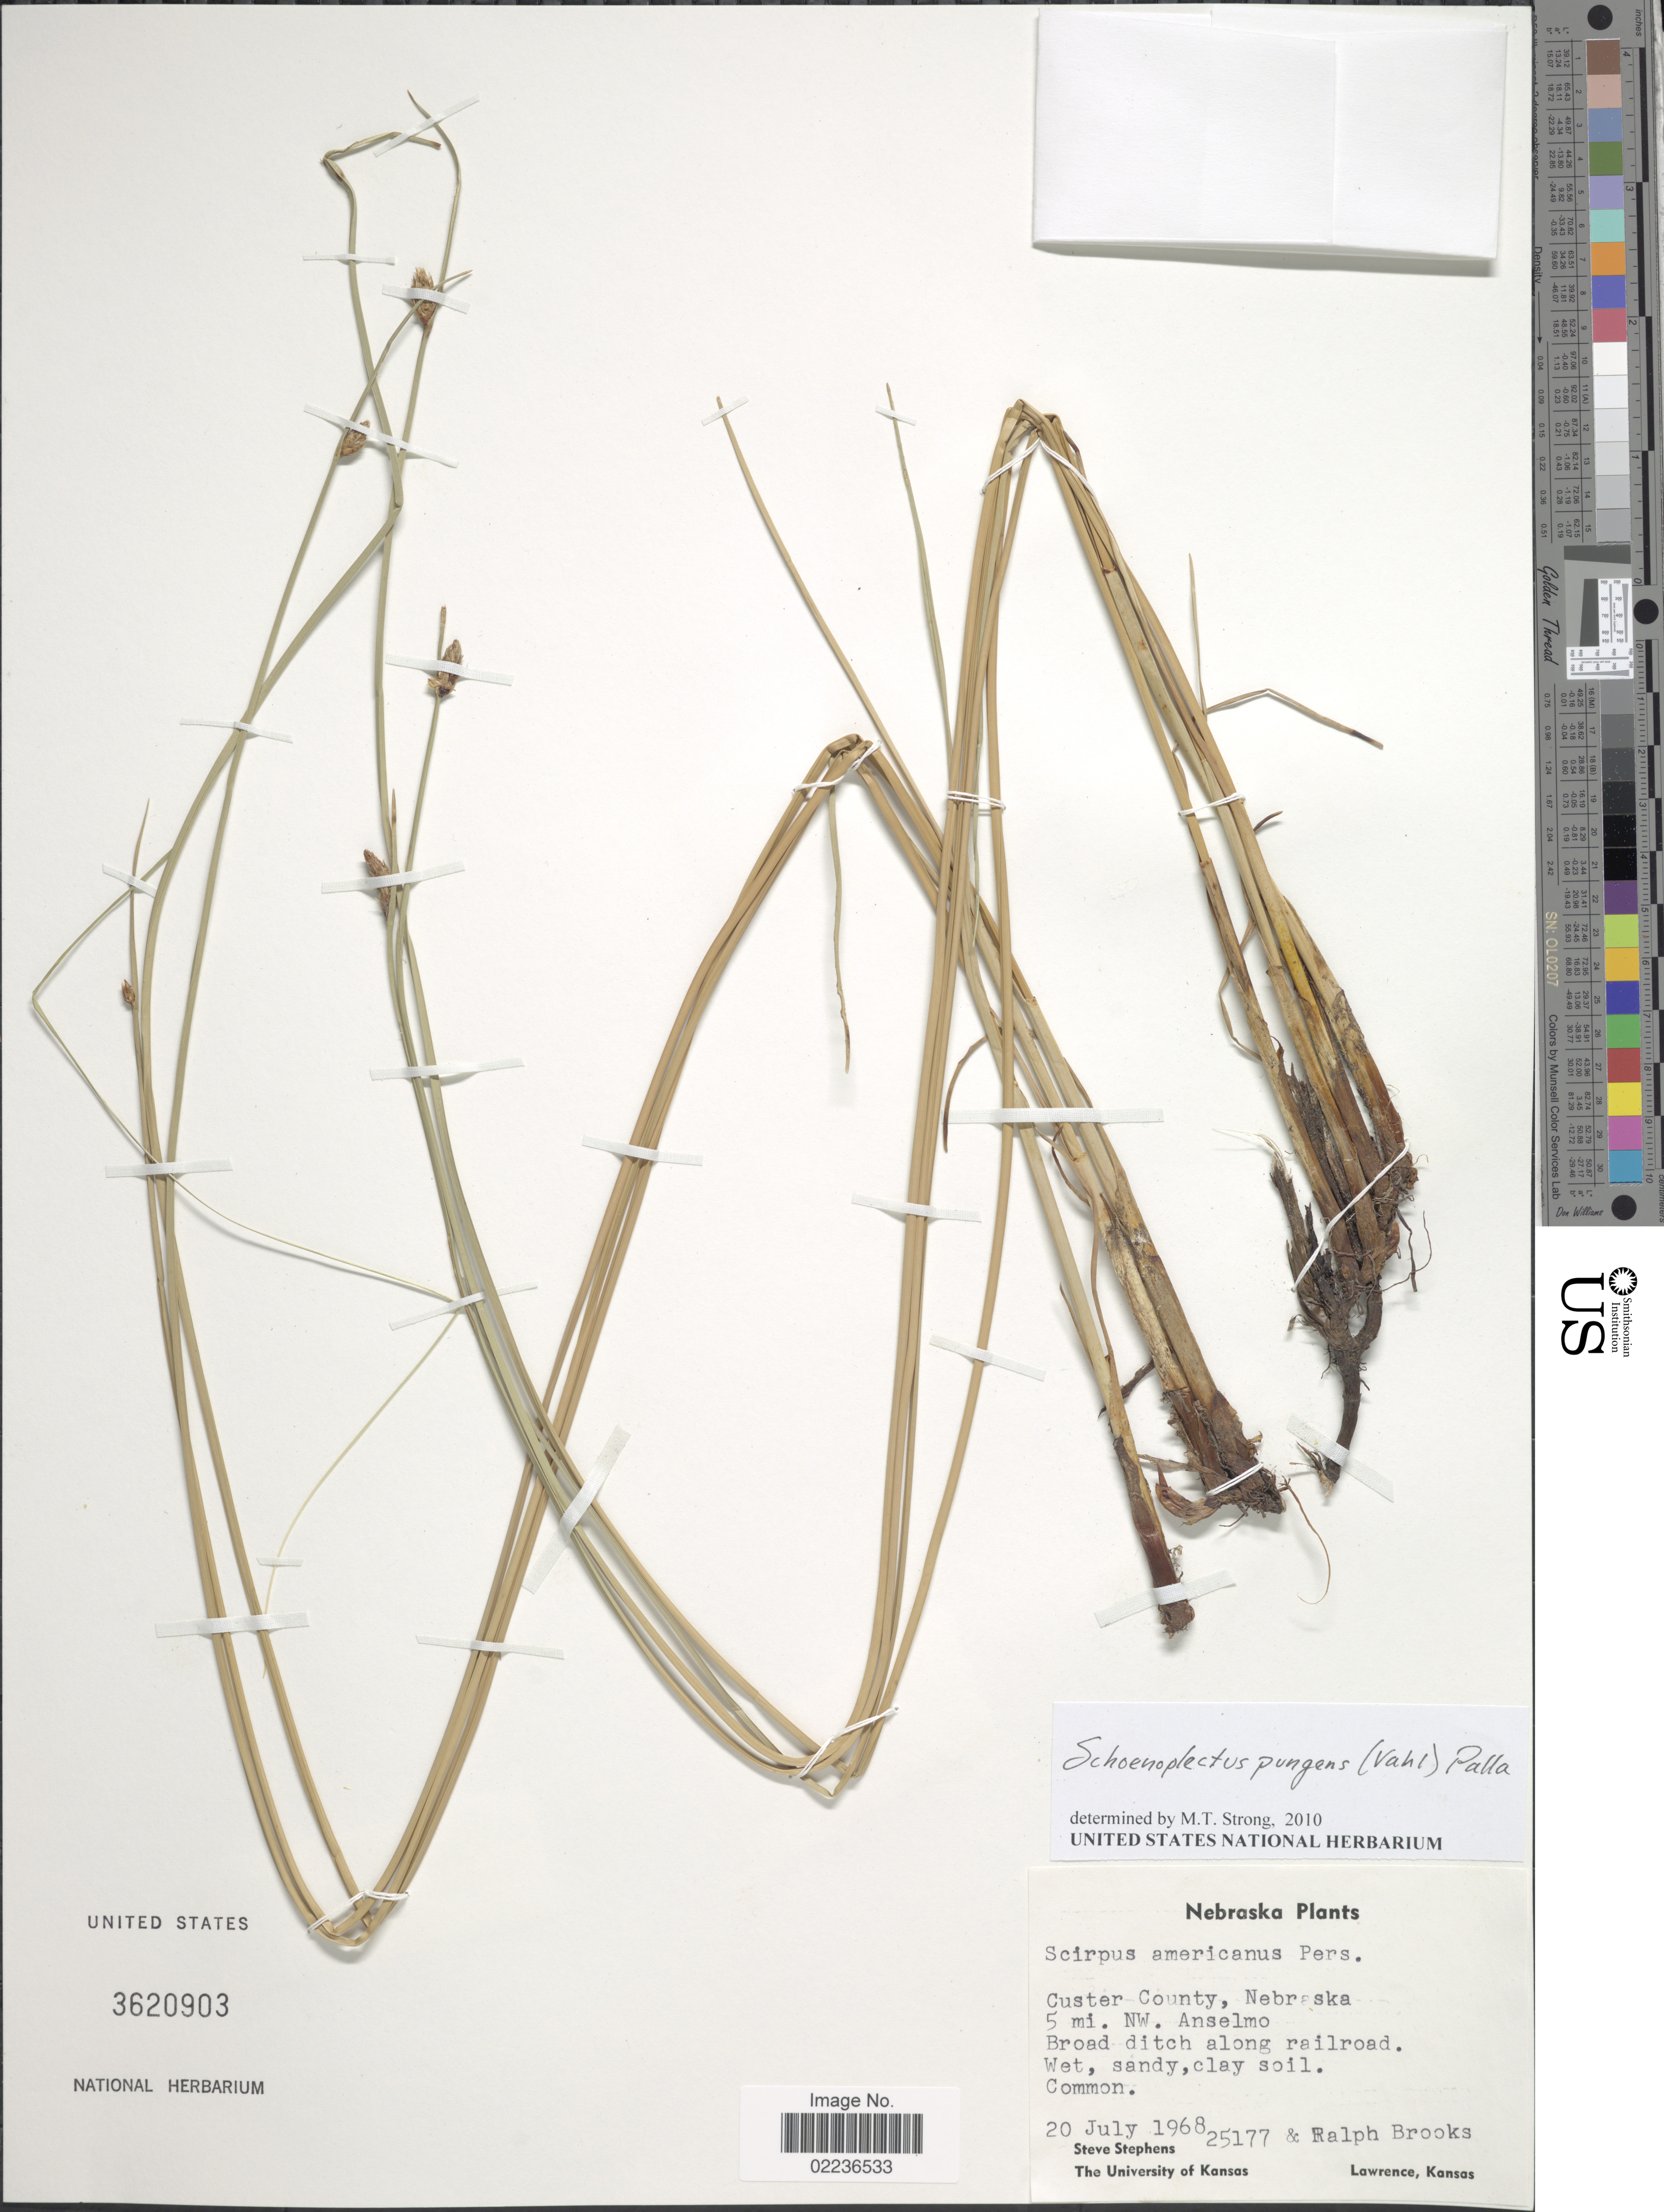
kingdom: Plantae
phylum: Tracheophyta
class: Liliopsida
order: Poales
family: Cyperaceae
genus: Schoenoplectus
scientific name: Schoenoplectus pungens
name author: (Vahl) Palla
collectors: S. Stephens & R. E. Brooks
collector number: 25177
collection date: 1968-07-20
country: United States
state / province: Nebraska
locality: Custer County, 5 mi. NW. Anselmo, broad ditch along railroad, wet, sandy, clay soil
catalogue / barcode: US 3620903